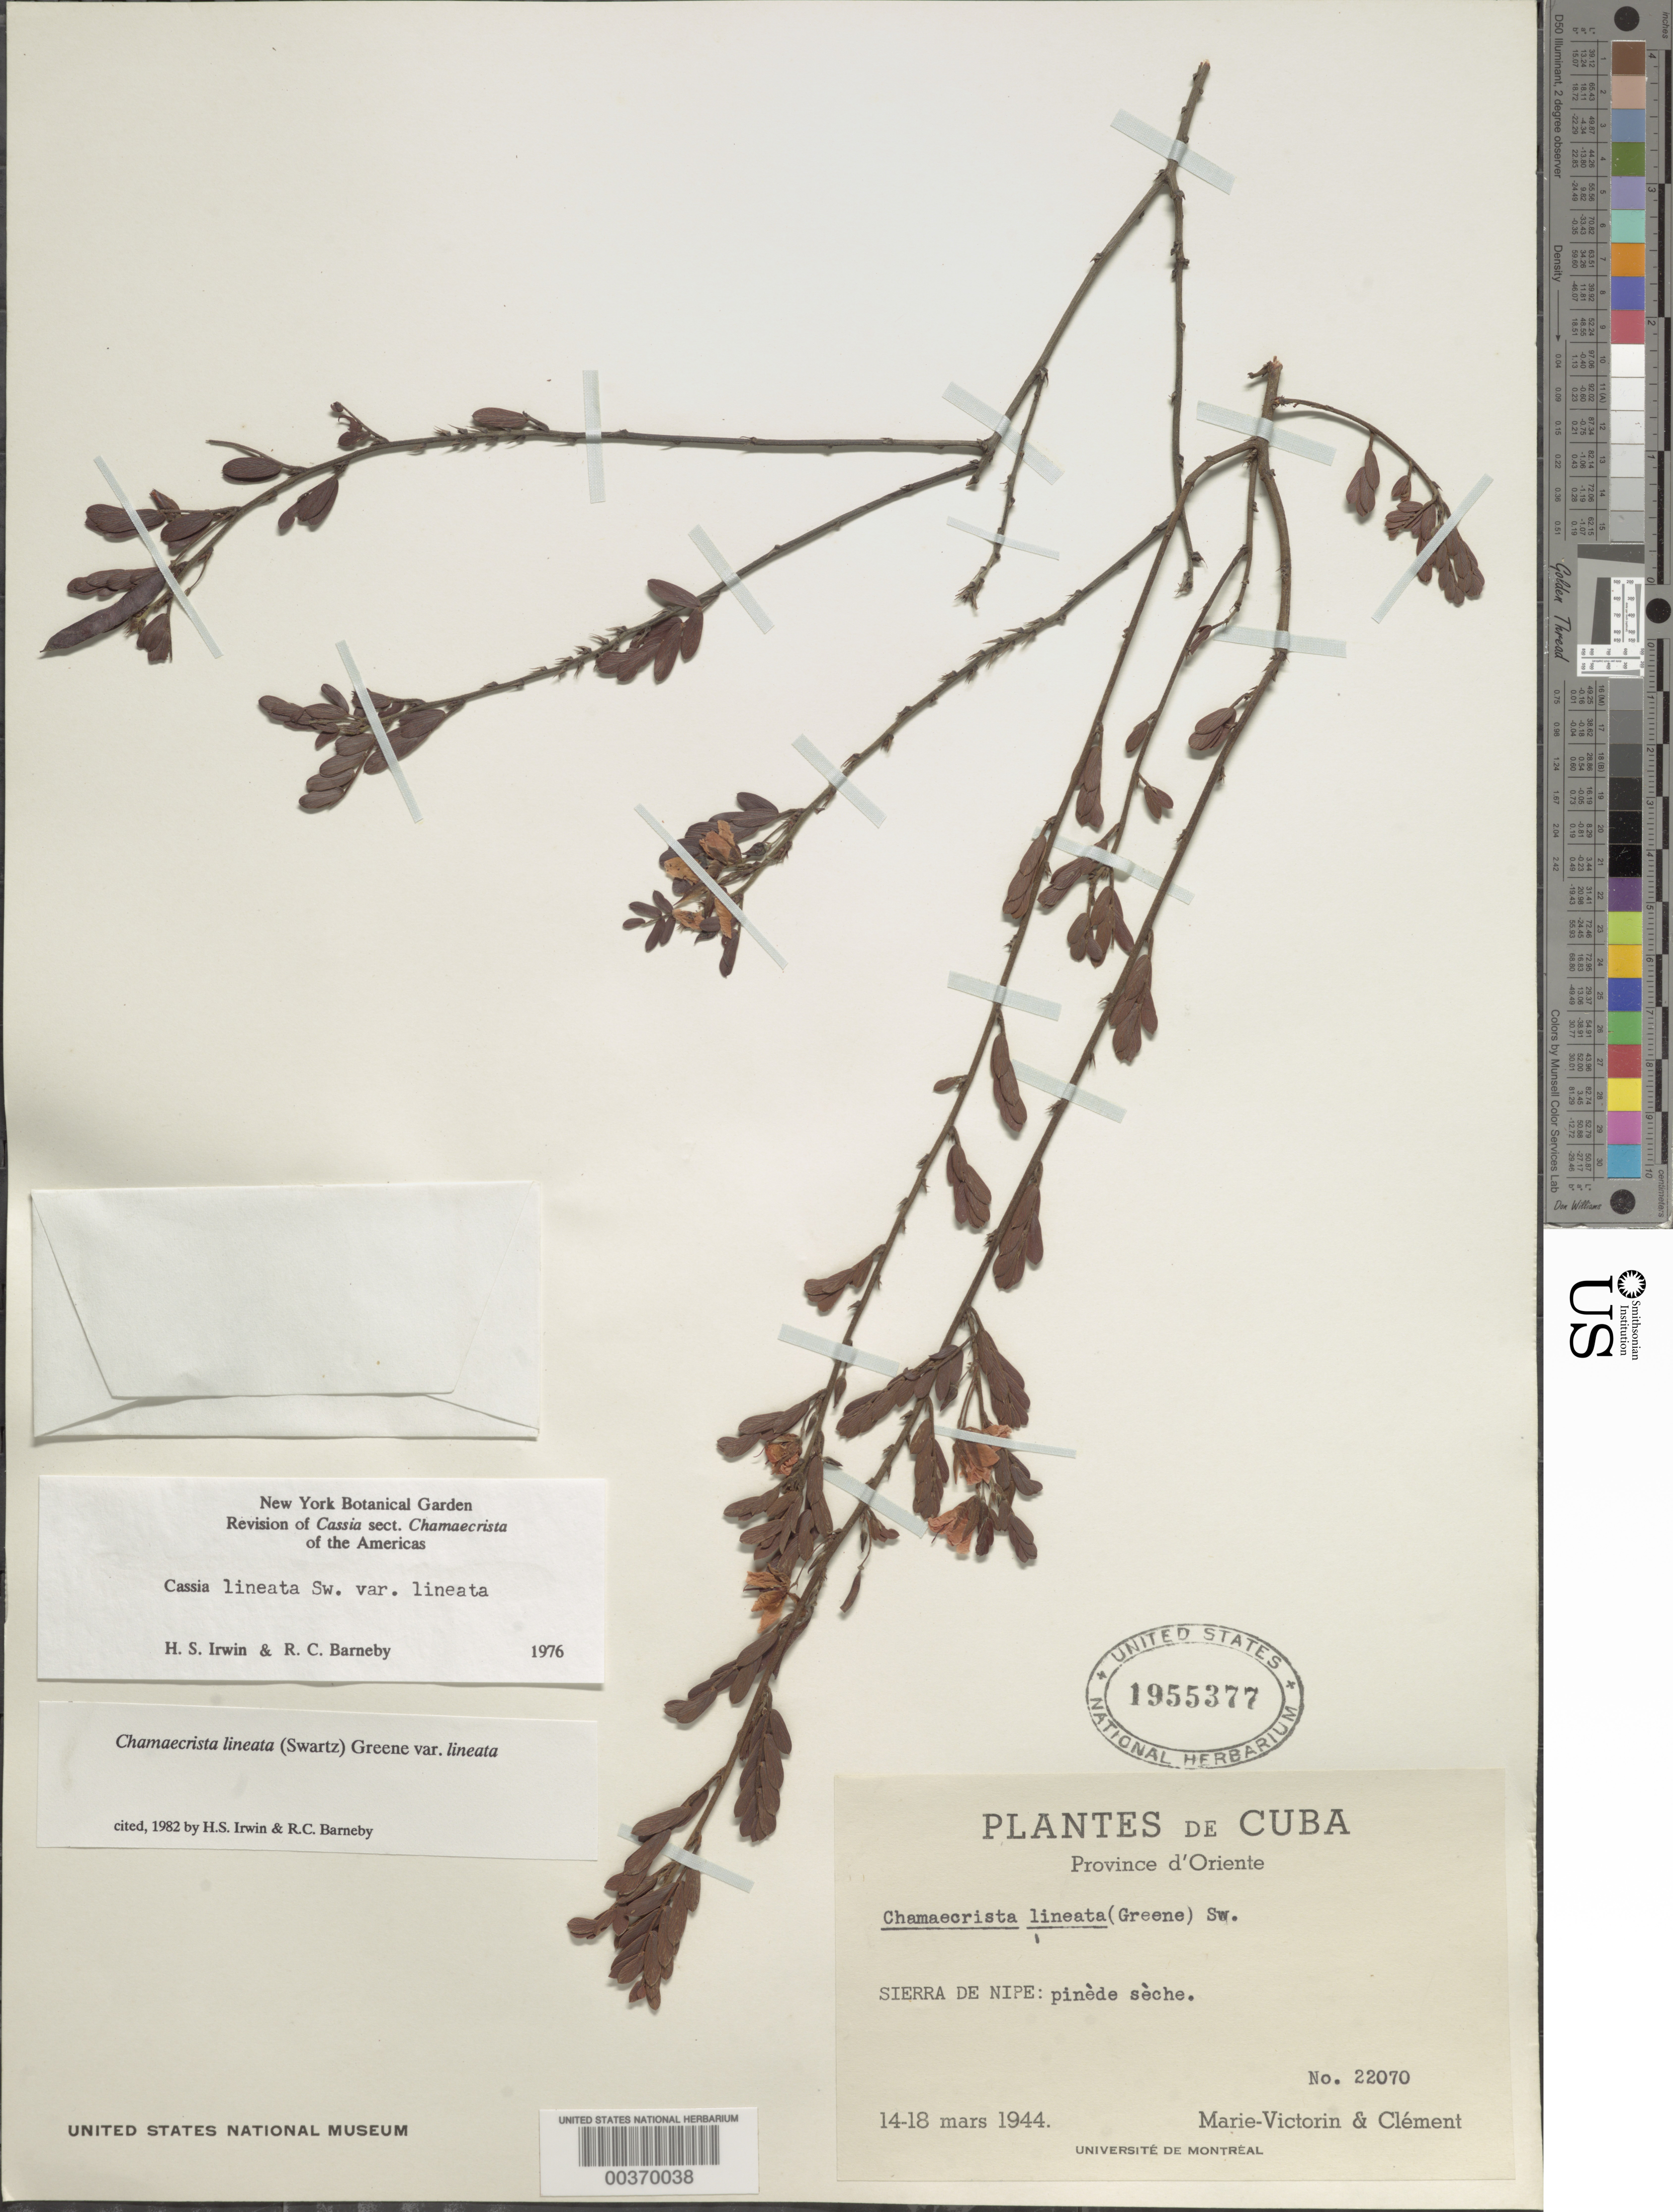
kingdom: Plantae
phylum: Tracheophyta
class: Magnoliopsida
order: Fabales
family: Fabaceae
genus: Chamaecrista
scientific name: Chamaecrista lineata var. lineata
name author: (Sw.) Greene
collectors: Fr. Marie-Victorin & B. Clement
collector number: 22070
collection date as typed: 14 Mar 1944 to 18 Mar 1944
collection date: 1944-03-14/1944-03-18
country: Cuba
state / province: Oriente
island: Greater Antilles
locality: Sierra de nipe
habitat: Pinede seche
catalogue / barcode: US 1955377